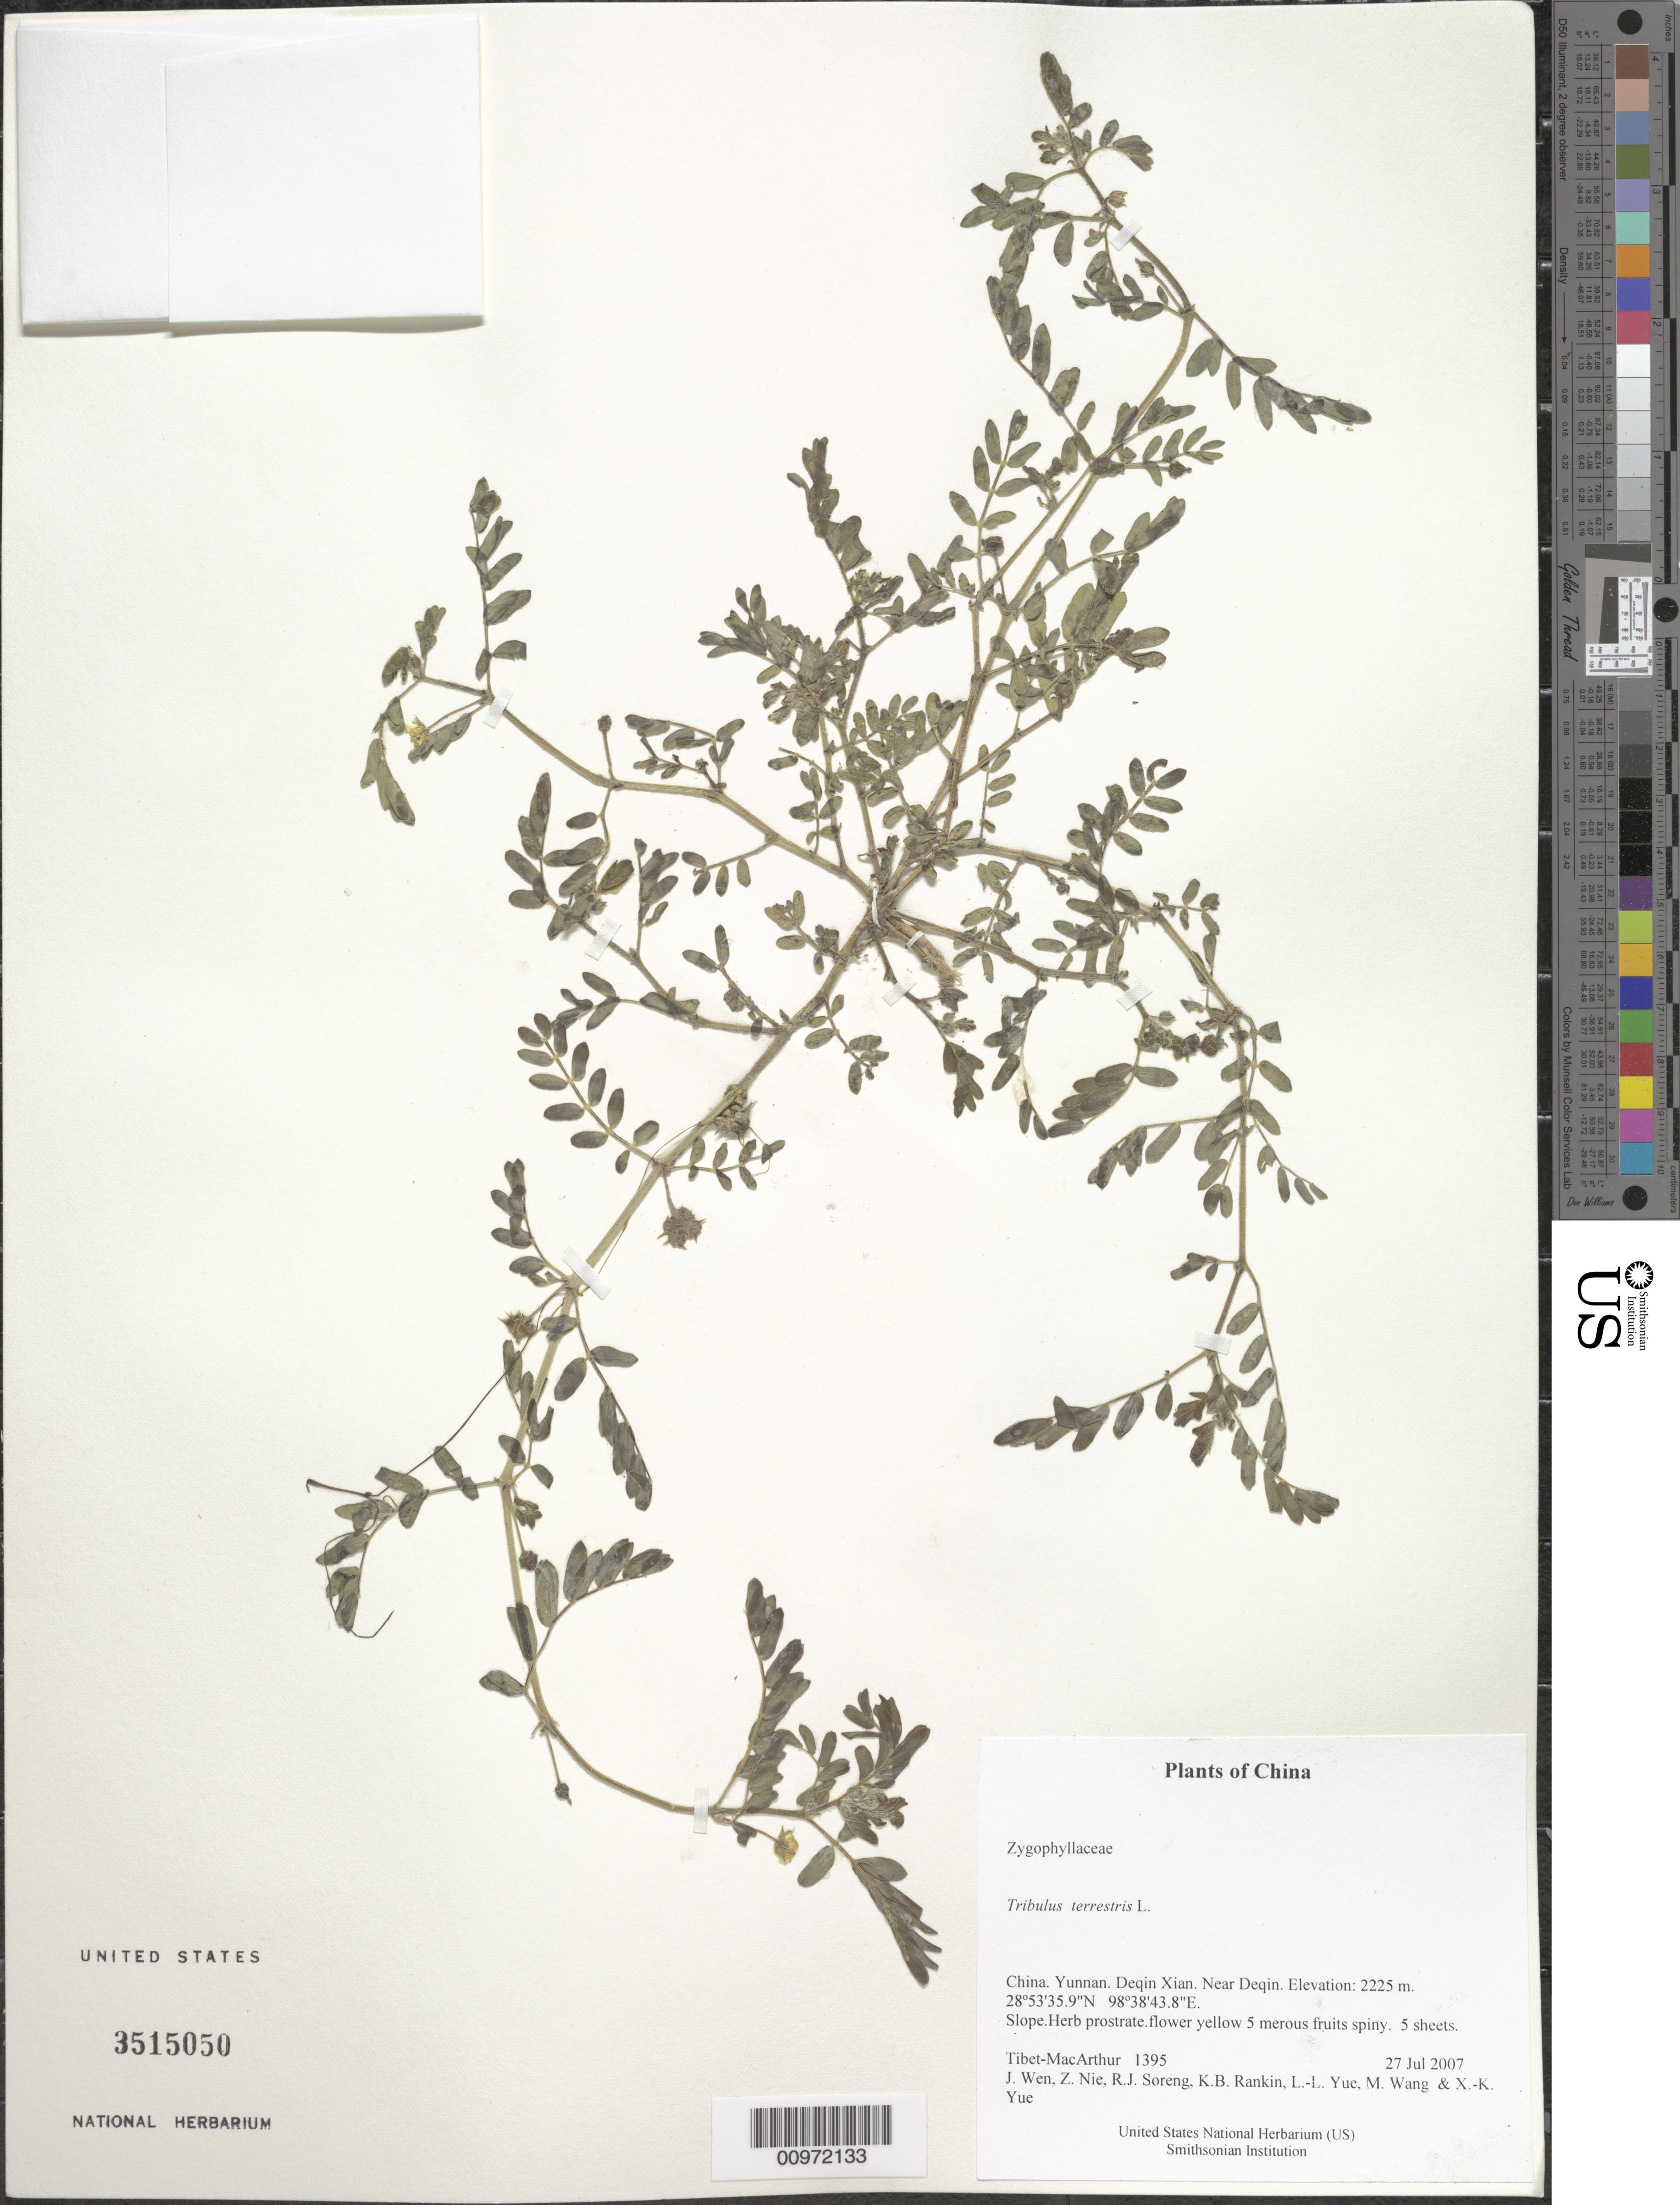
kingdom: Plantae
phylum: Tracheophyta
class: Magnoliopsida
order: Solanales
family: Solanaceae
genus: Physalis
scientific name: Physalis sp.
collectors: Tibet-MacArthur, J. Wen, Z. Nie, R. J. Soreng, K. Rankin, L. Yue, M. Wang & X. Yue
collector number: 1394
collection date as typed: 27 Jul 2007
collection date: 2007-07-27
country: China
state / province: Yunnan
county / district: Deqin Xian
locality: Near Deqin.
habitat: Slope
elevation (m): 2225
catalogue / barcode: US 3515050